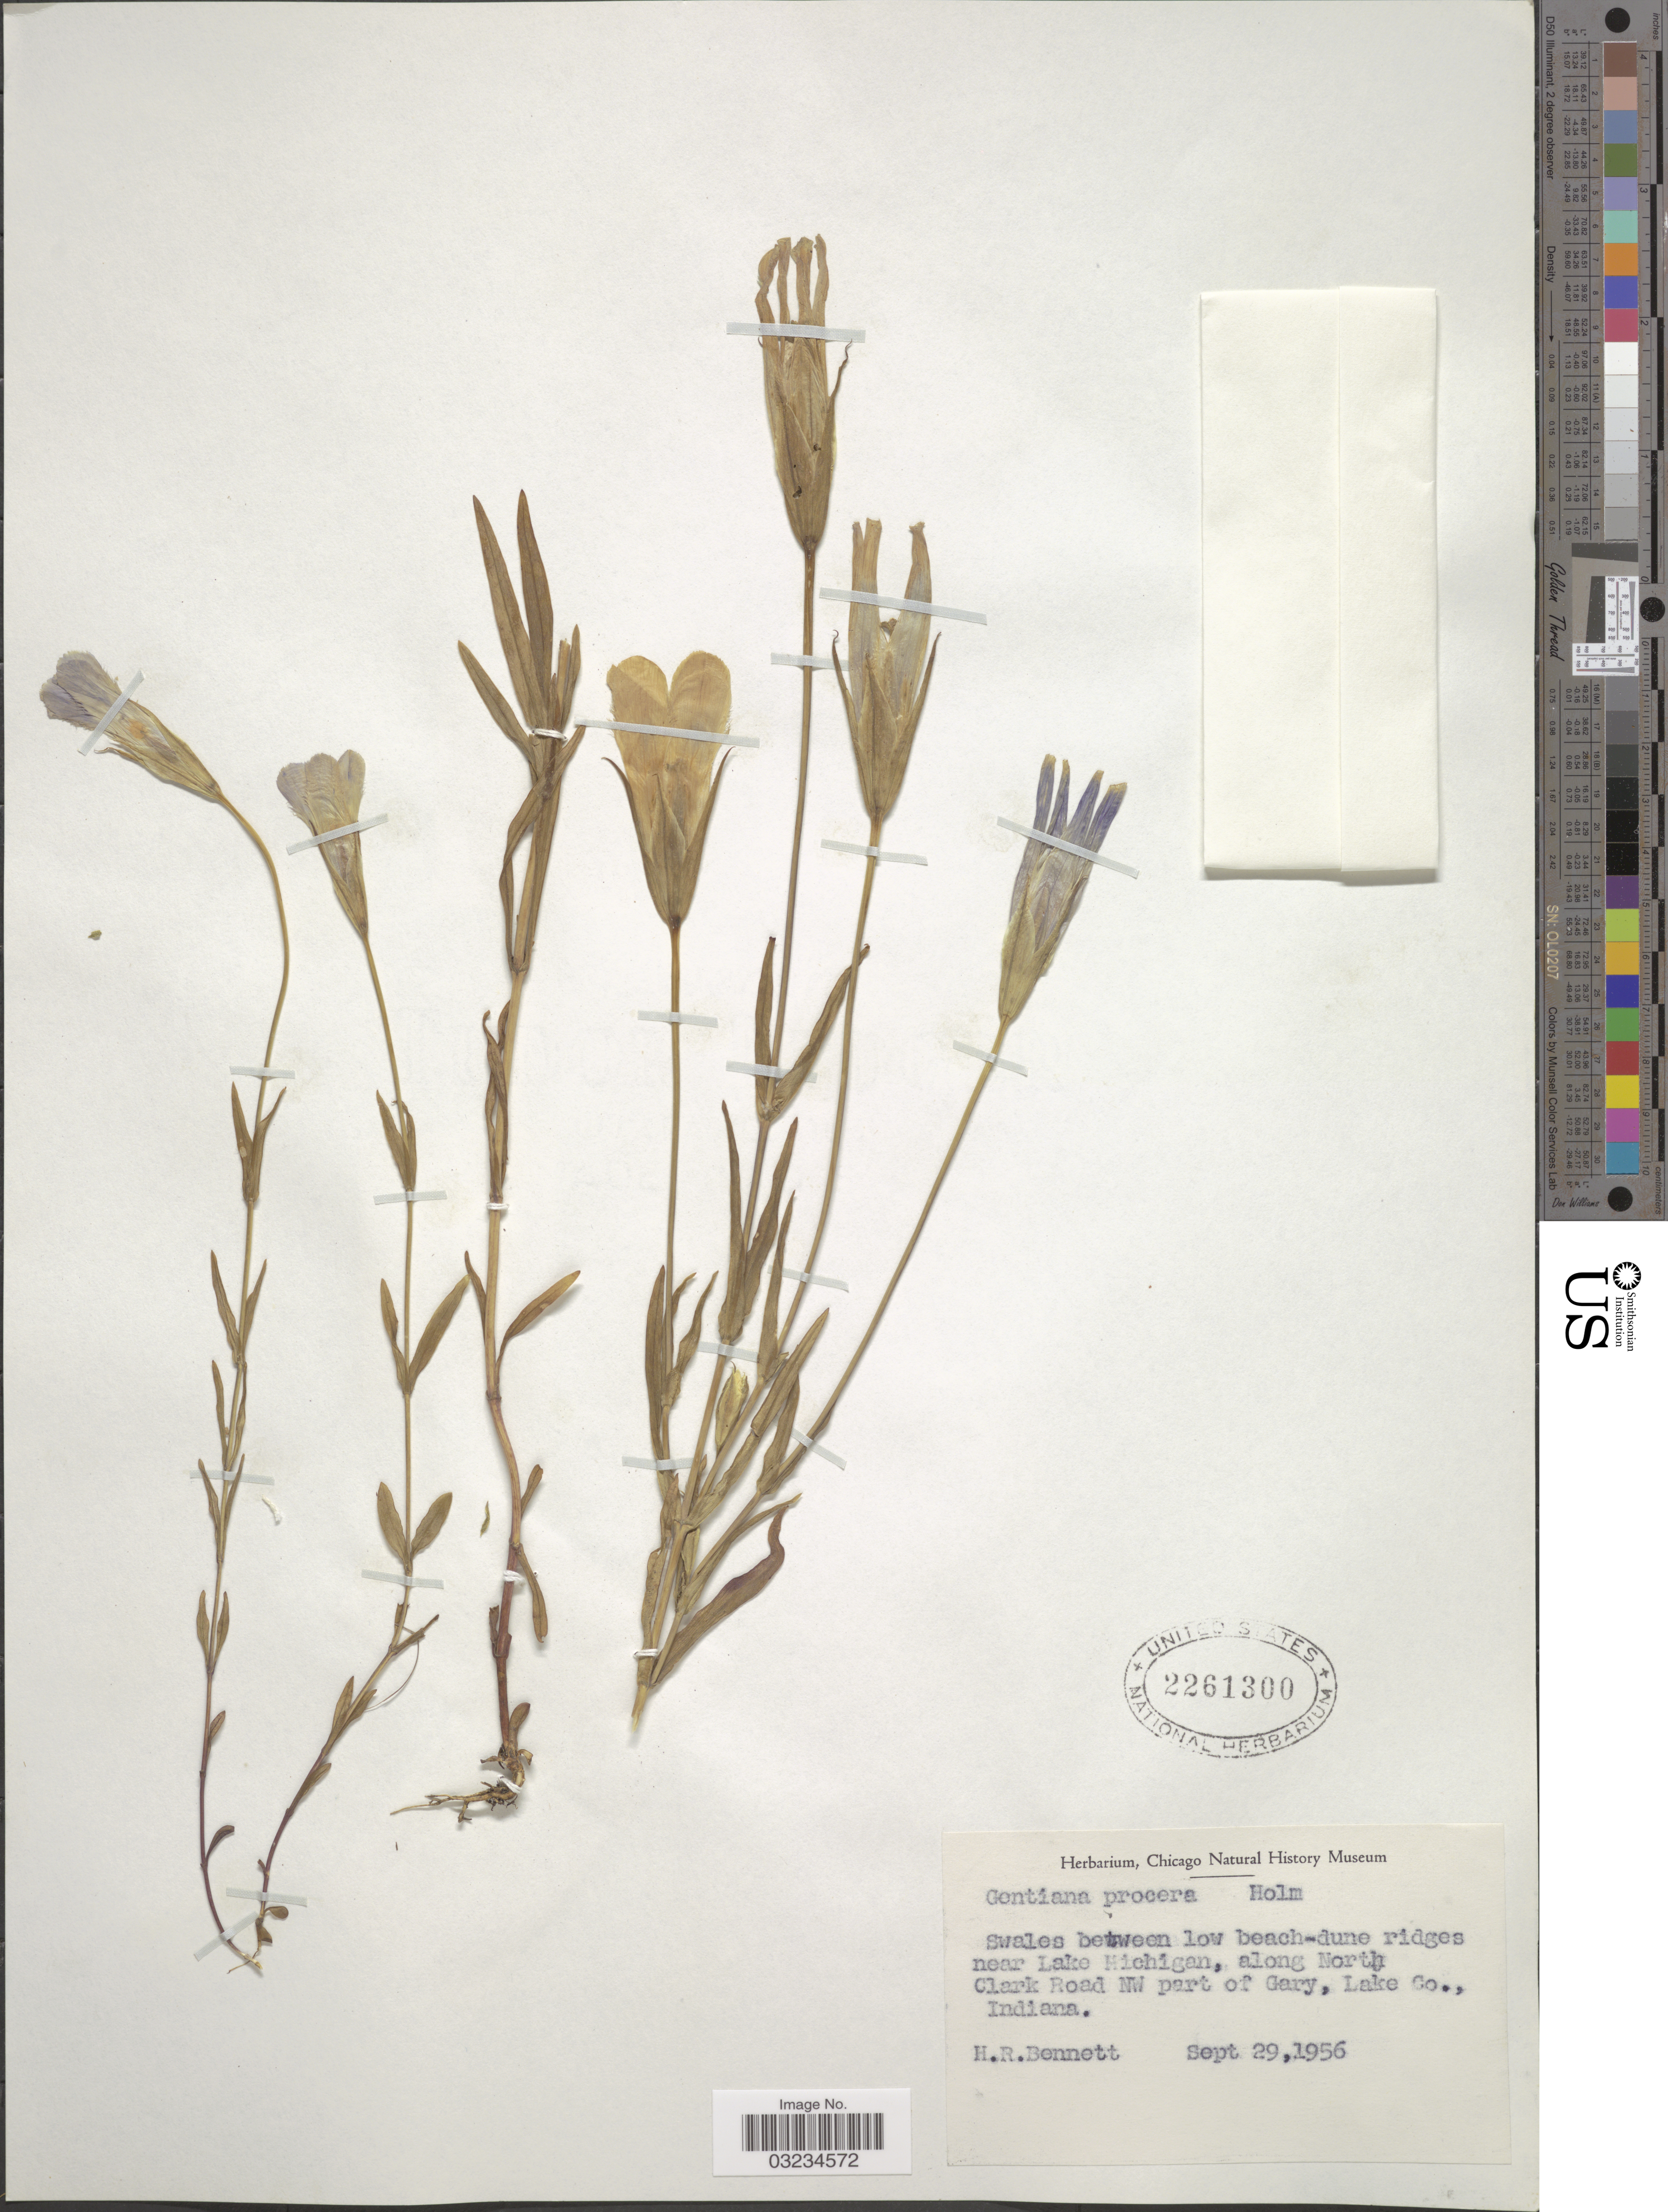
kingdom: Plantae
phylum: Tracheophyta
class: Magnoliopsida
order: Gentianales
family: Gentianaceae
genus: Gentiana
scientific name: Gentiana procera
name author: Holm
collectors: H. R. Bennett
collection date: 1956-09-29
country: United States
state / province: Indiana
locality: Swales between low beach-dune ridges near Lake Michigan, along North Clark Road NW part of Gary, Lake Co.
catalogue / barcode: US 2261300